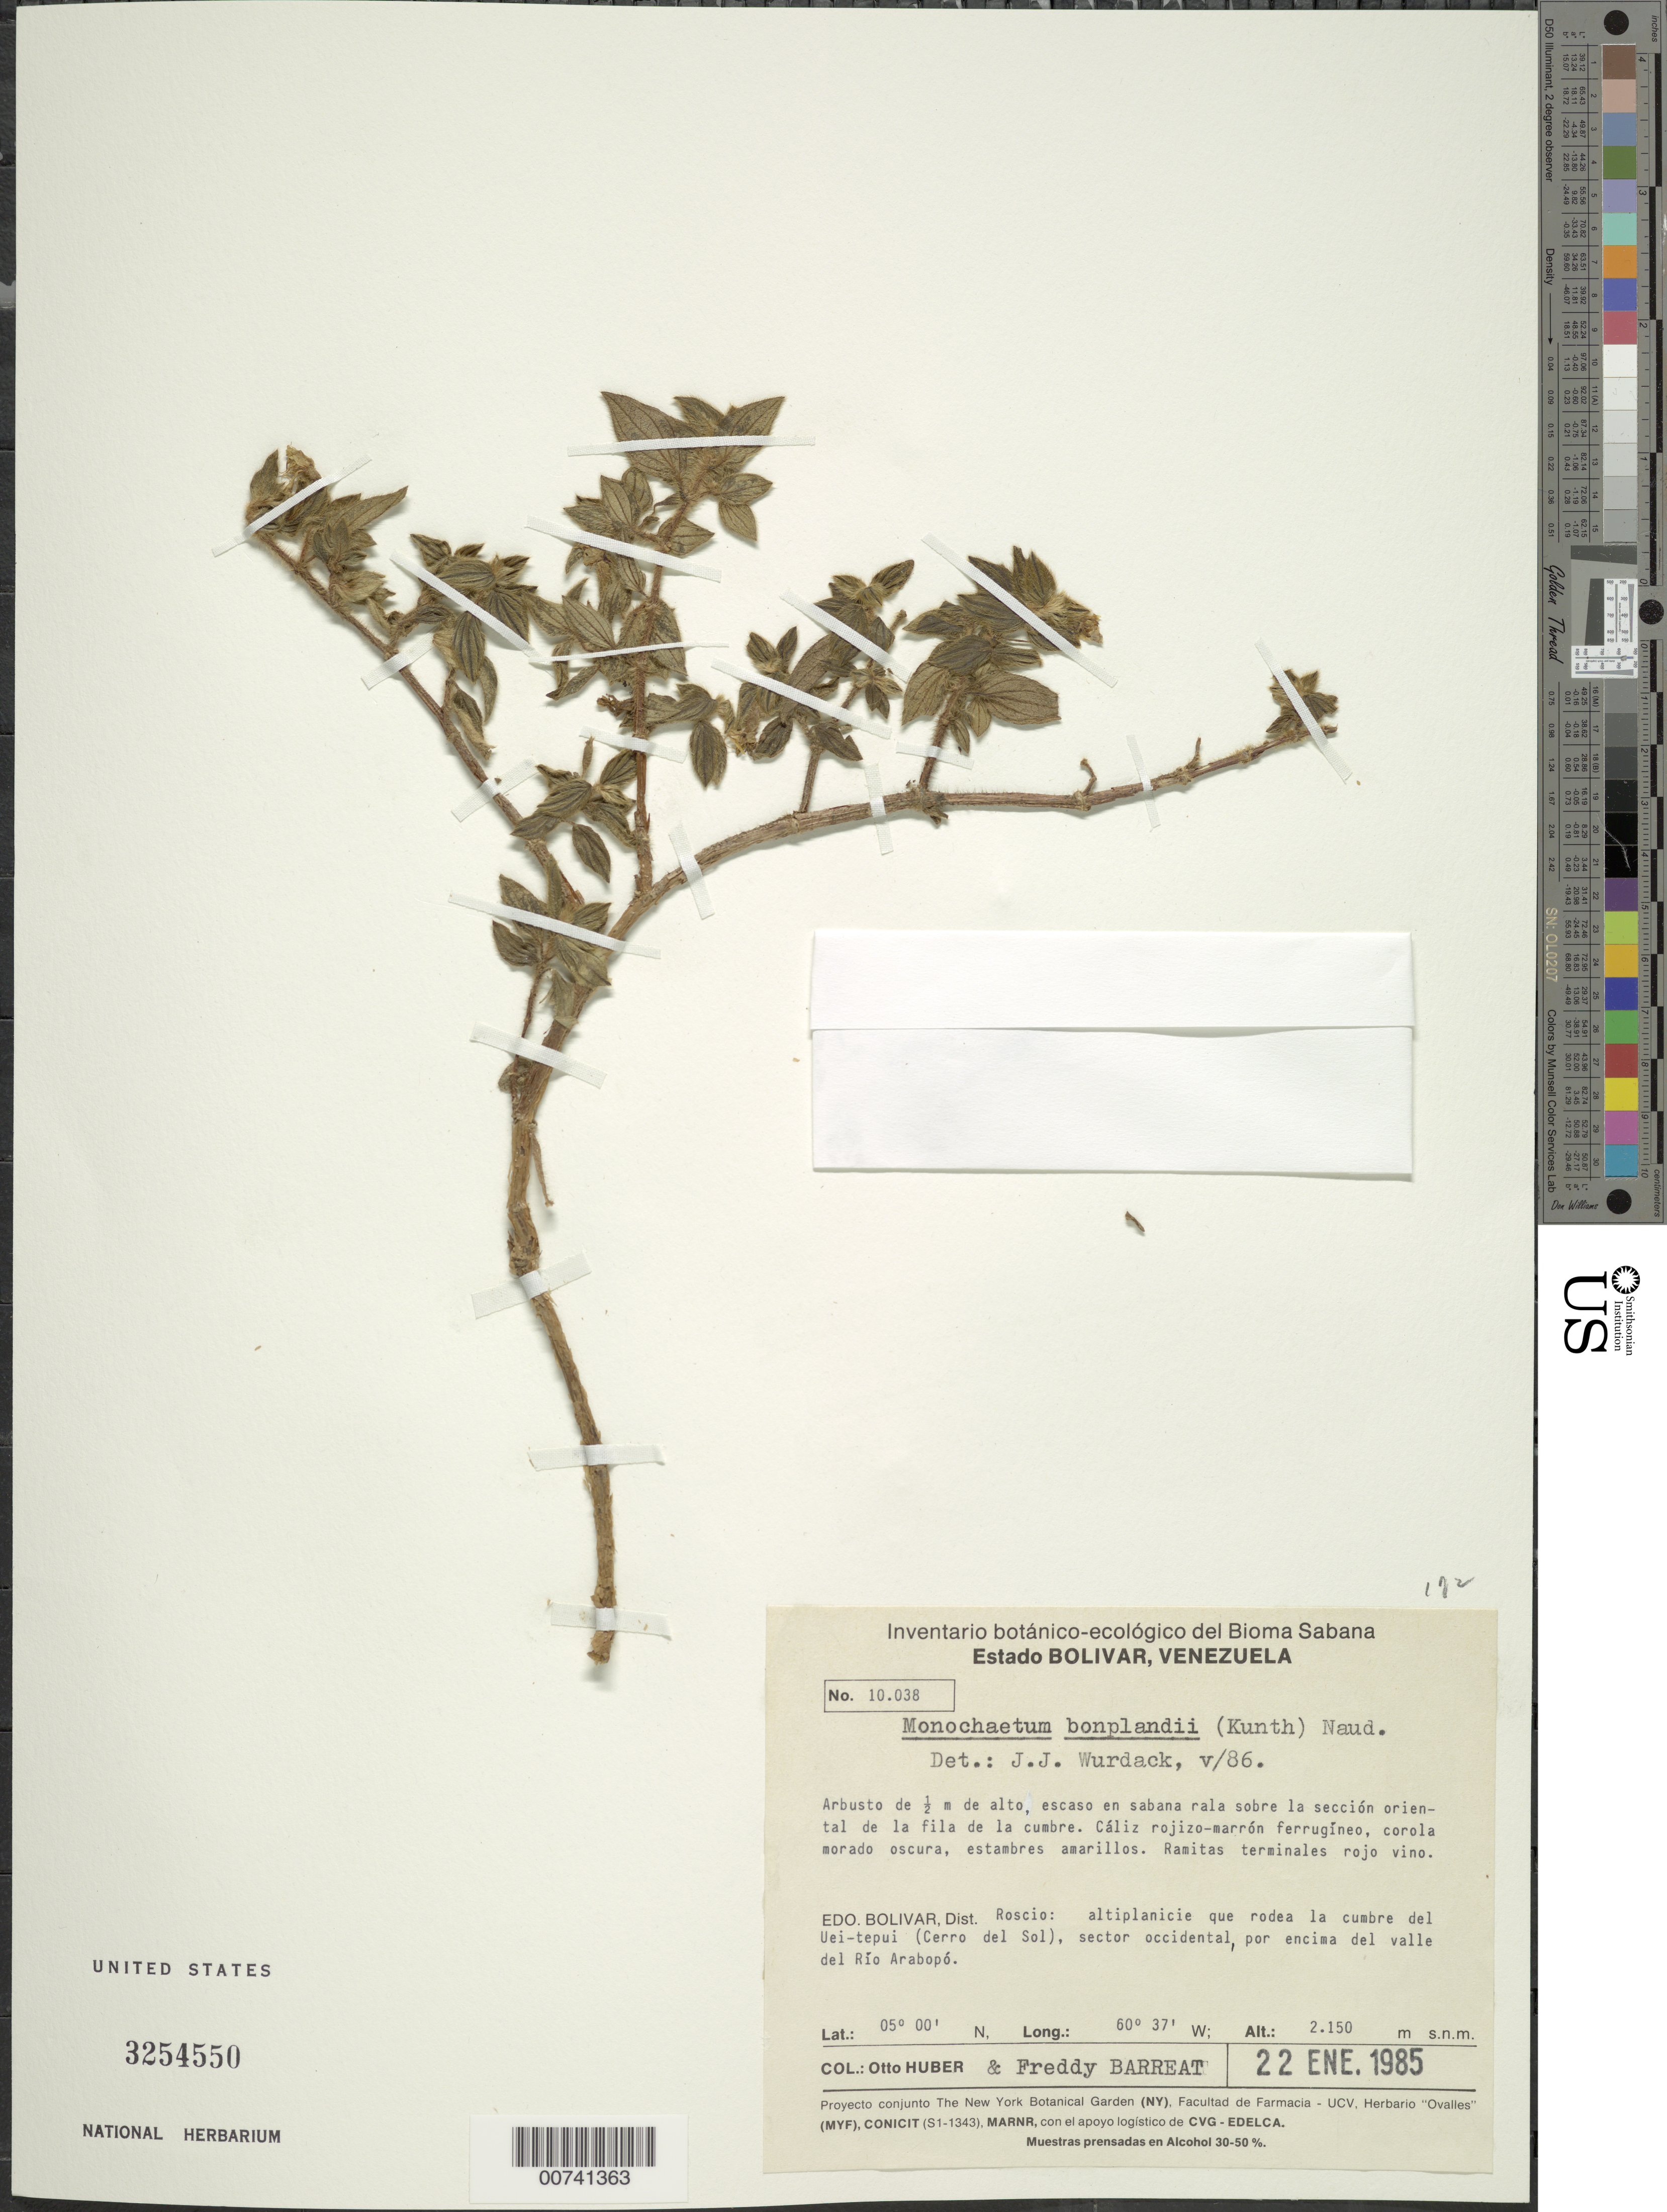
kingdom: Plantae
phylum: Tracheophyta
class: Magnoliopsida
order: Myrtales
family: Melastomataceae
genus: Monochaetum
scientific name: Monochaetum bonplandii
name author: (Kunth) Naudin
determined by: Wurdack, John J., (US), US (UNITED STATES)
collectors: O. Huber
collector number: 10038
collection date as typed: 22-Jan-85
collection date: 1985-01-22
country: Venezuela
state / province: Bolívar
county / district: Roscio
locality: Uei-tepuí (Cerro del Sol), valle del Río Arabapó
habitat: Sabana rala sobre la seccion oriental de la fila de la cumbre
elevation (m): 2150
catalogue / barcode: US 3254550